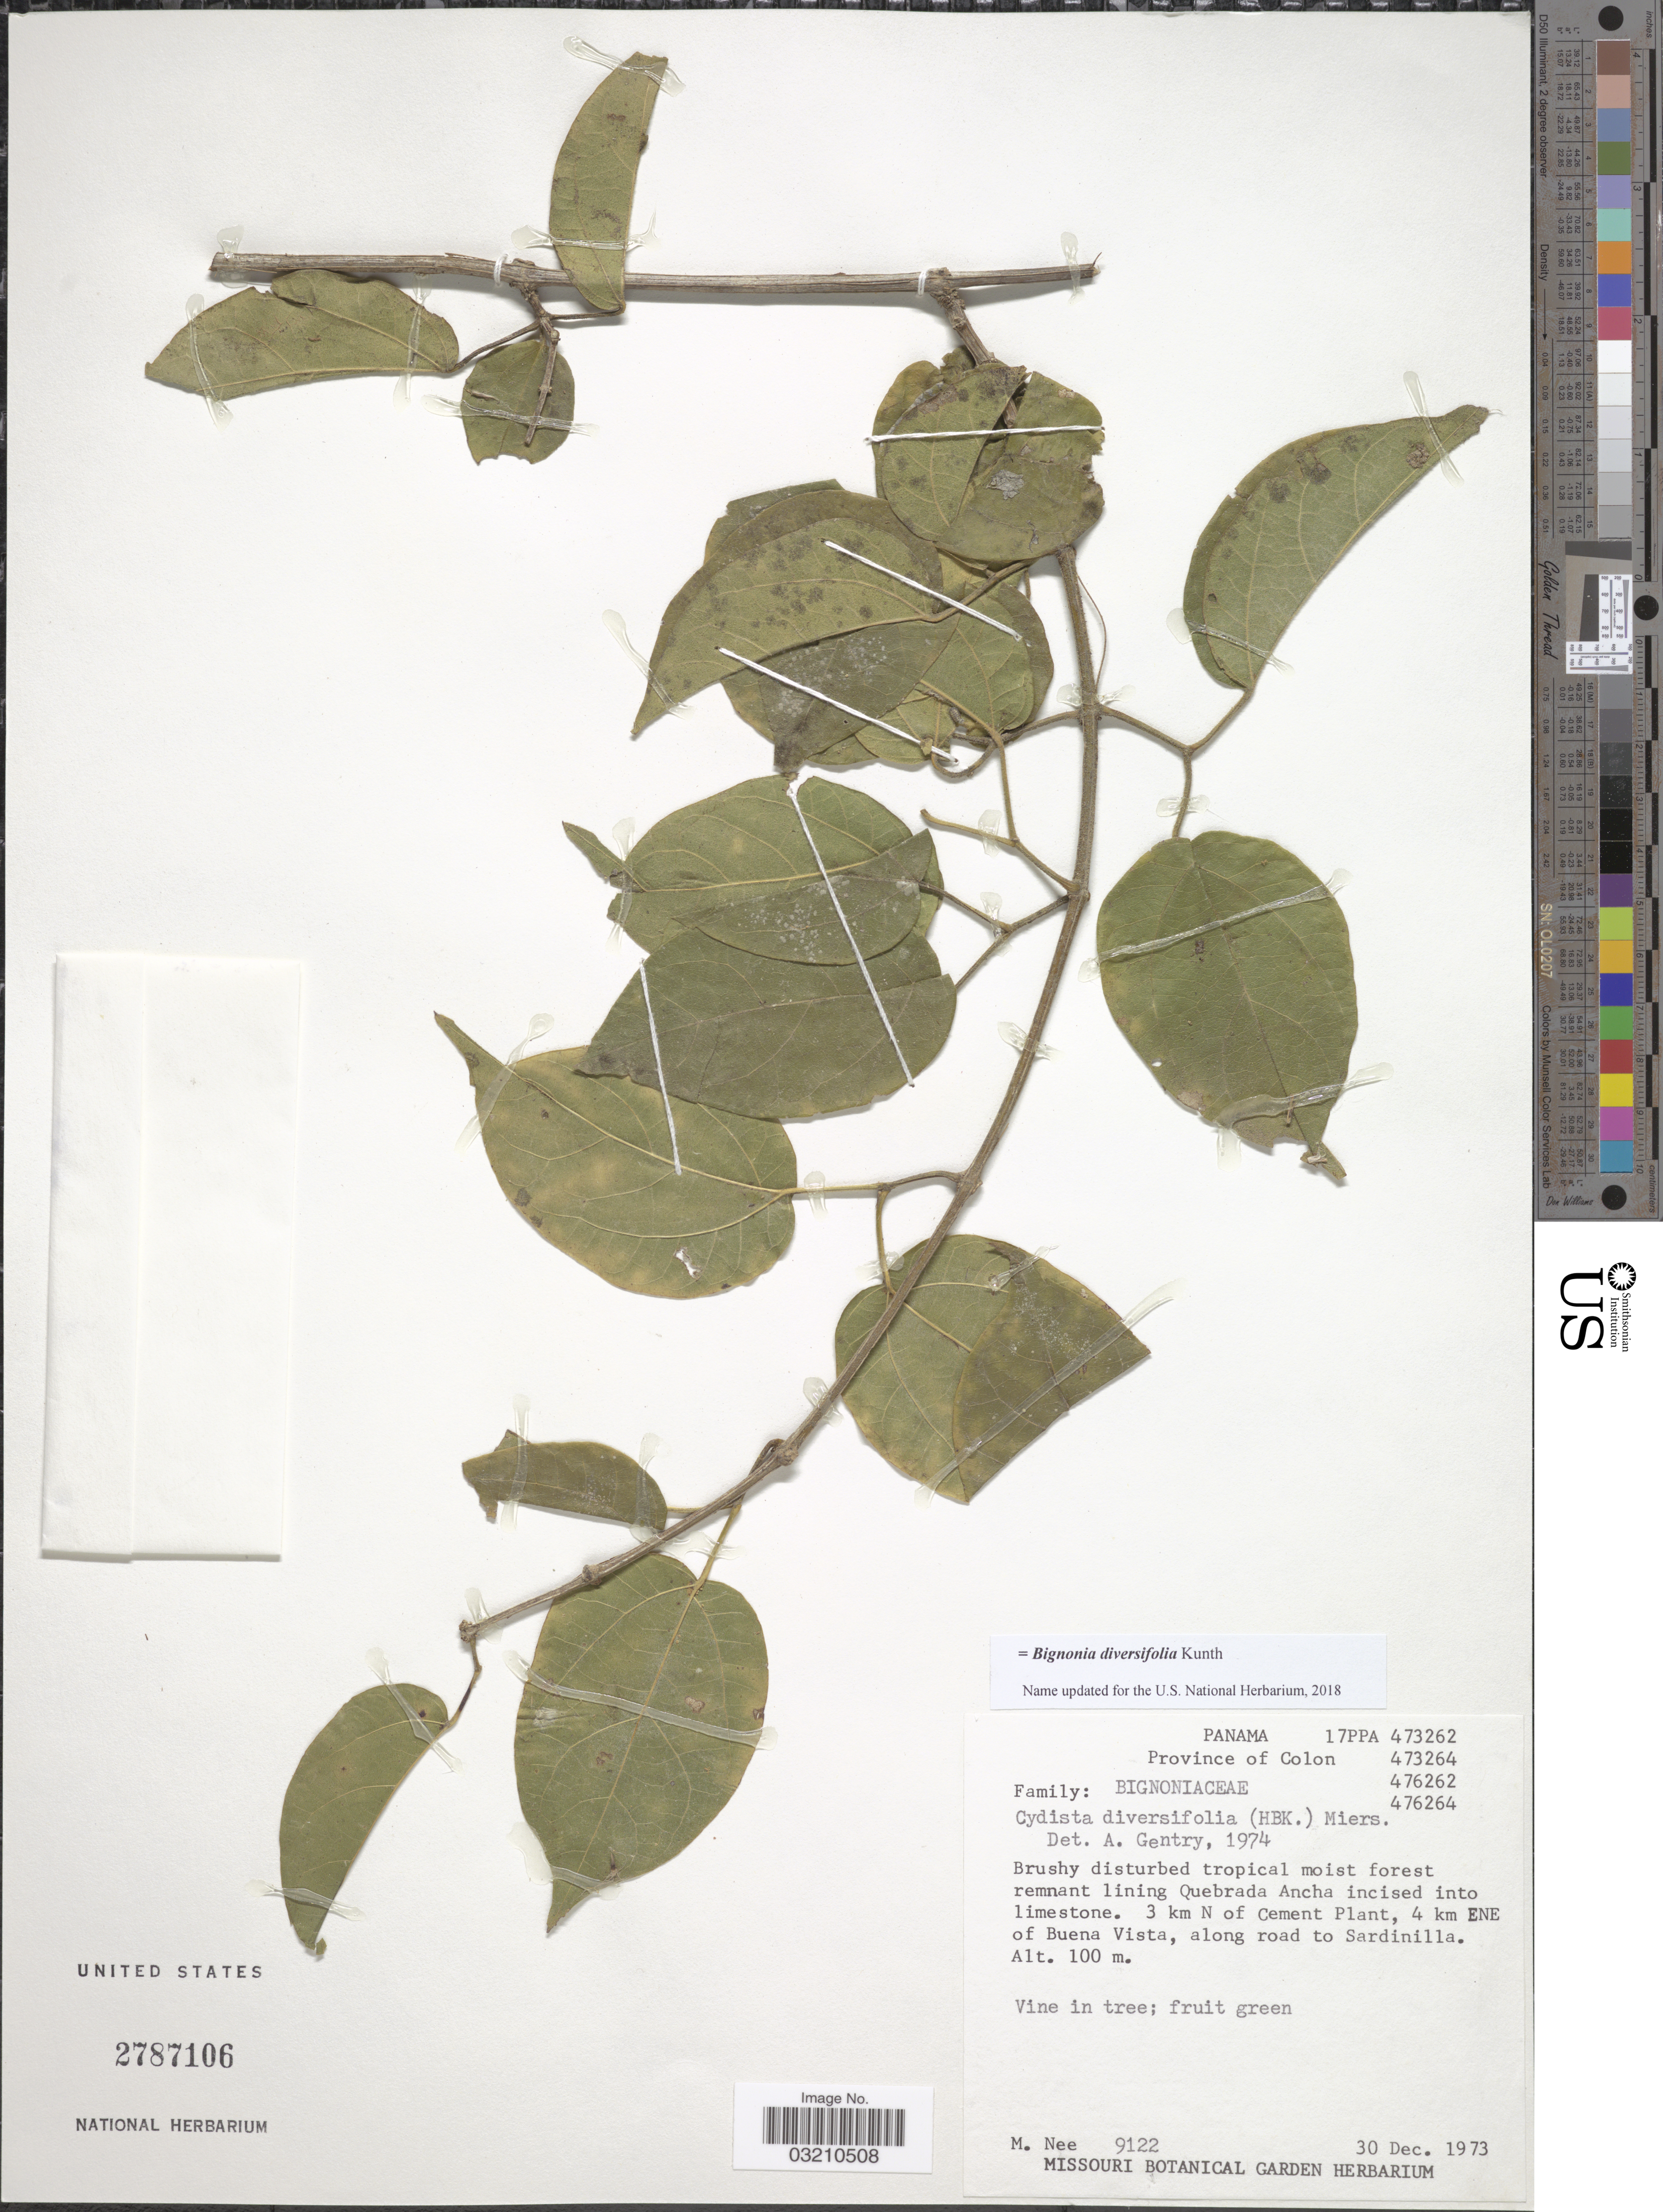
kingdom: Plantae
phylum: Tracheophyta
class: Magnoliopsida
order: Lamiales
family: Bignoniaceae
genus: Bignonia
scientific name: Bignonia diversifolia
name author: Kunth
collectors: M. Nee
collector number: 9122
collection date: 1973-12-30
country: Panama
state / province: Colón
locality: Quebrada Ancha incised into limestone. 3 km N of Cement Plant, 4 km ENE of Buena Vista, along road to Sardinilla.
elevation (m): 100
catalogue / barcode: US 2787106